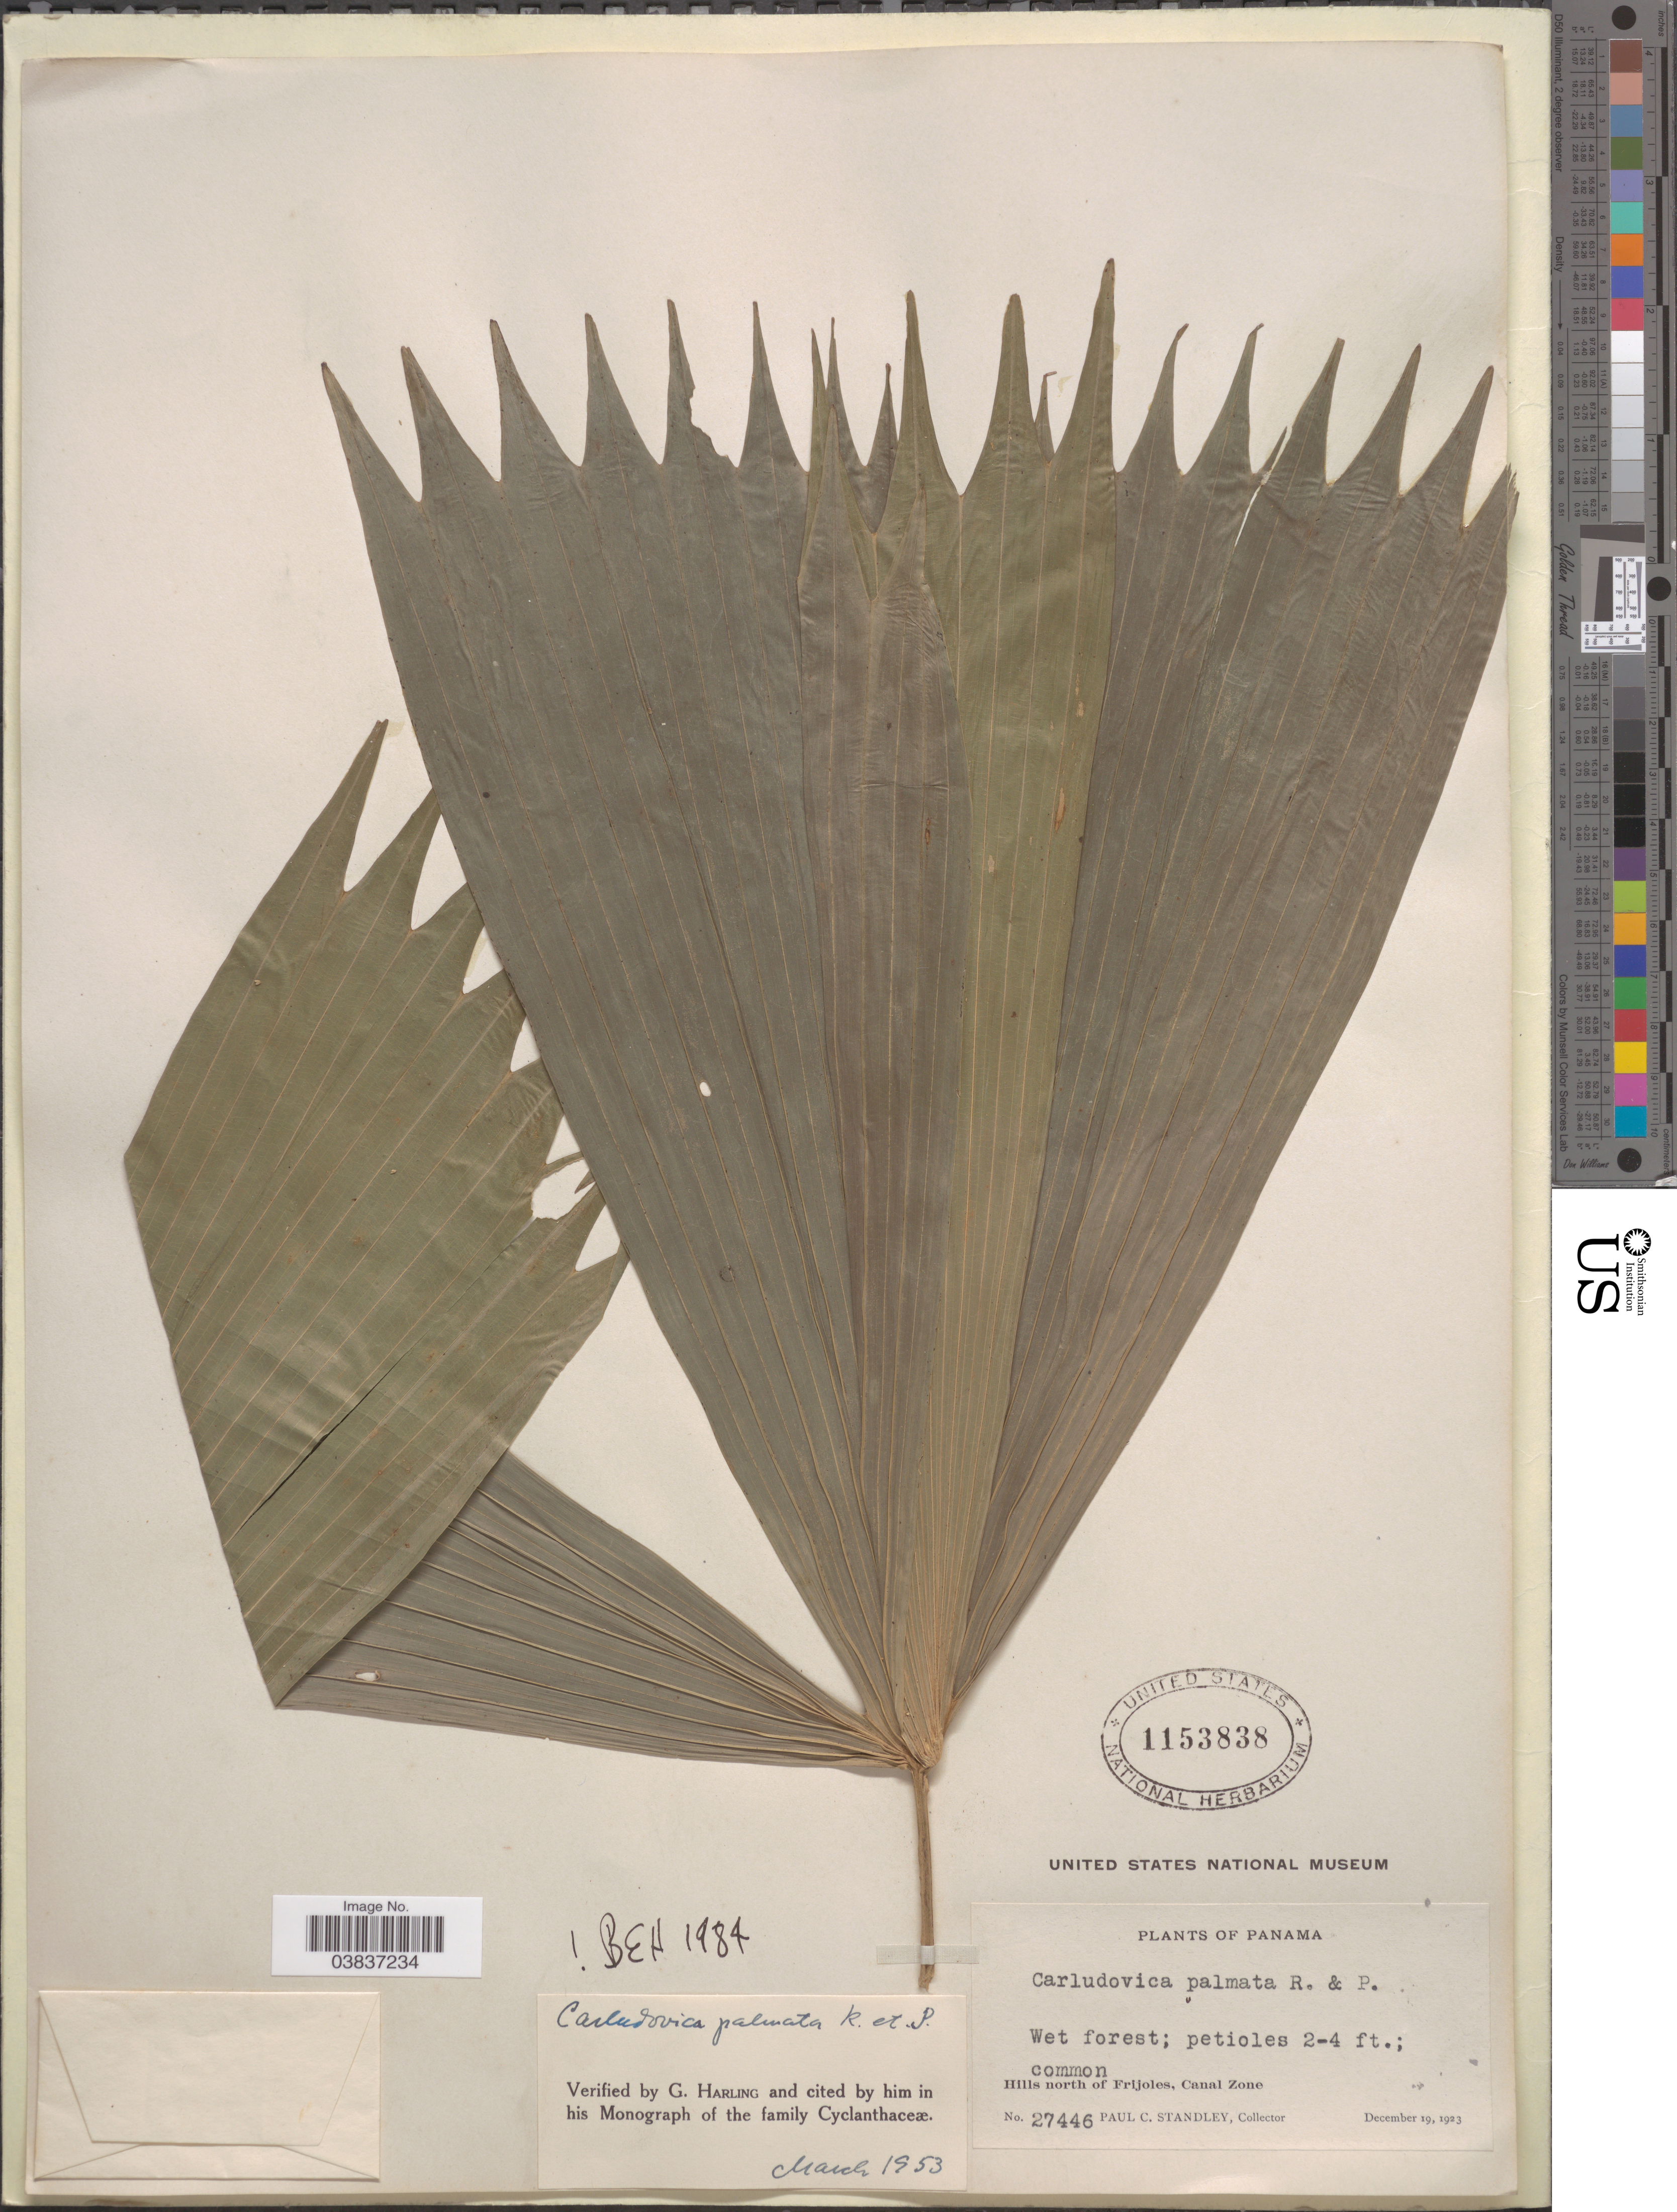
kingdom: Plantae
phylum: Tracheophyta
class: Liliopsida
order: Pandanales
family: Cyclanthaceae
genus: Carludovica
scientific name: Carludovica palmata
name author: Ruiz & Pav.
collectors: P. C. Standley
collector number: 27446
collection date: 1923-12-19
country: Panama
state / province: Colón / Panamá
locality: Hills north of Frijoles, Canal Zone.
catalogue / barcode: US 1153838